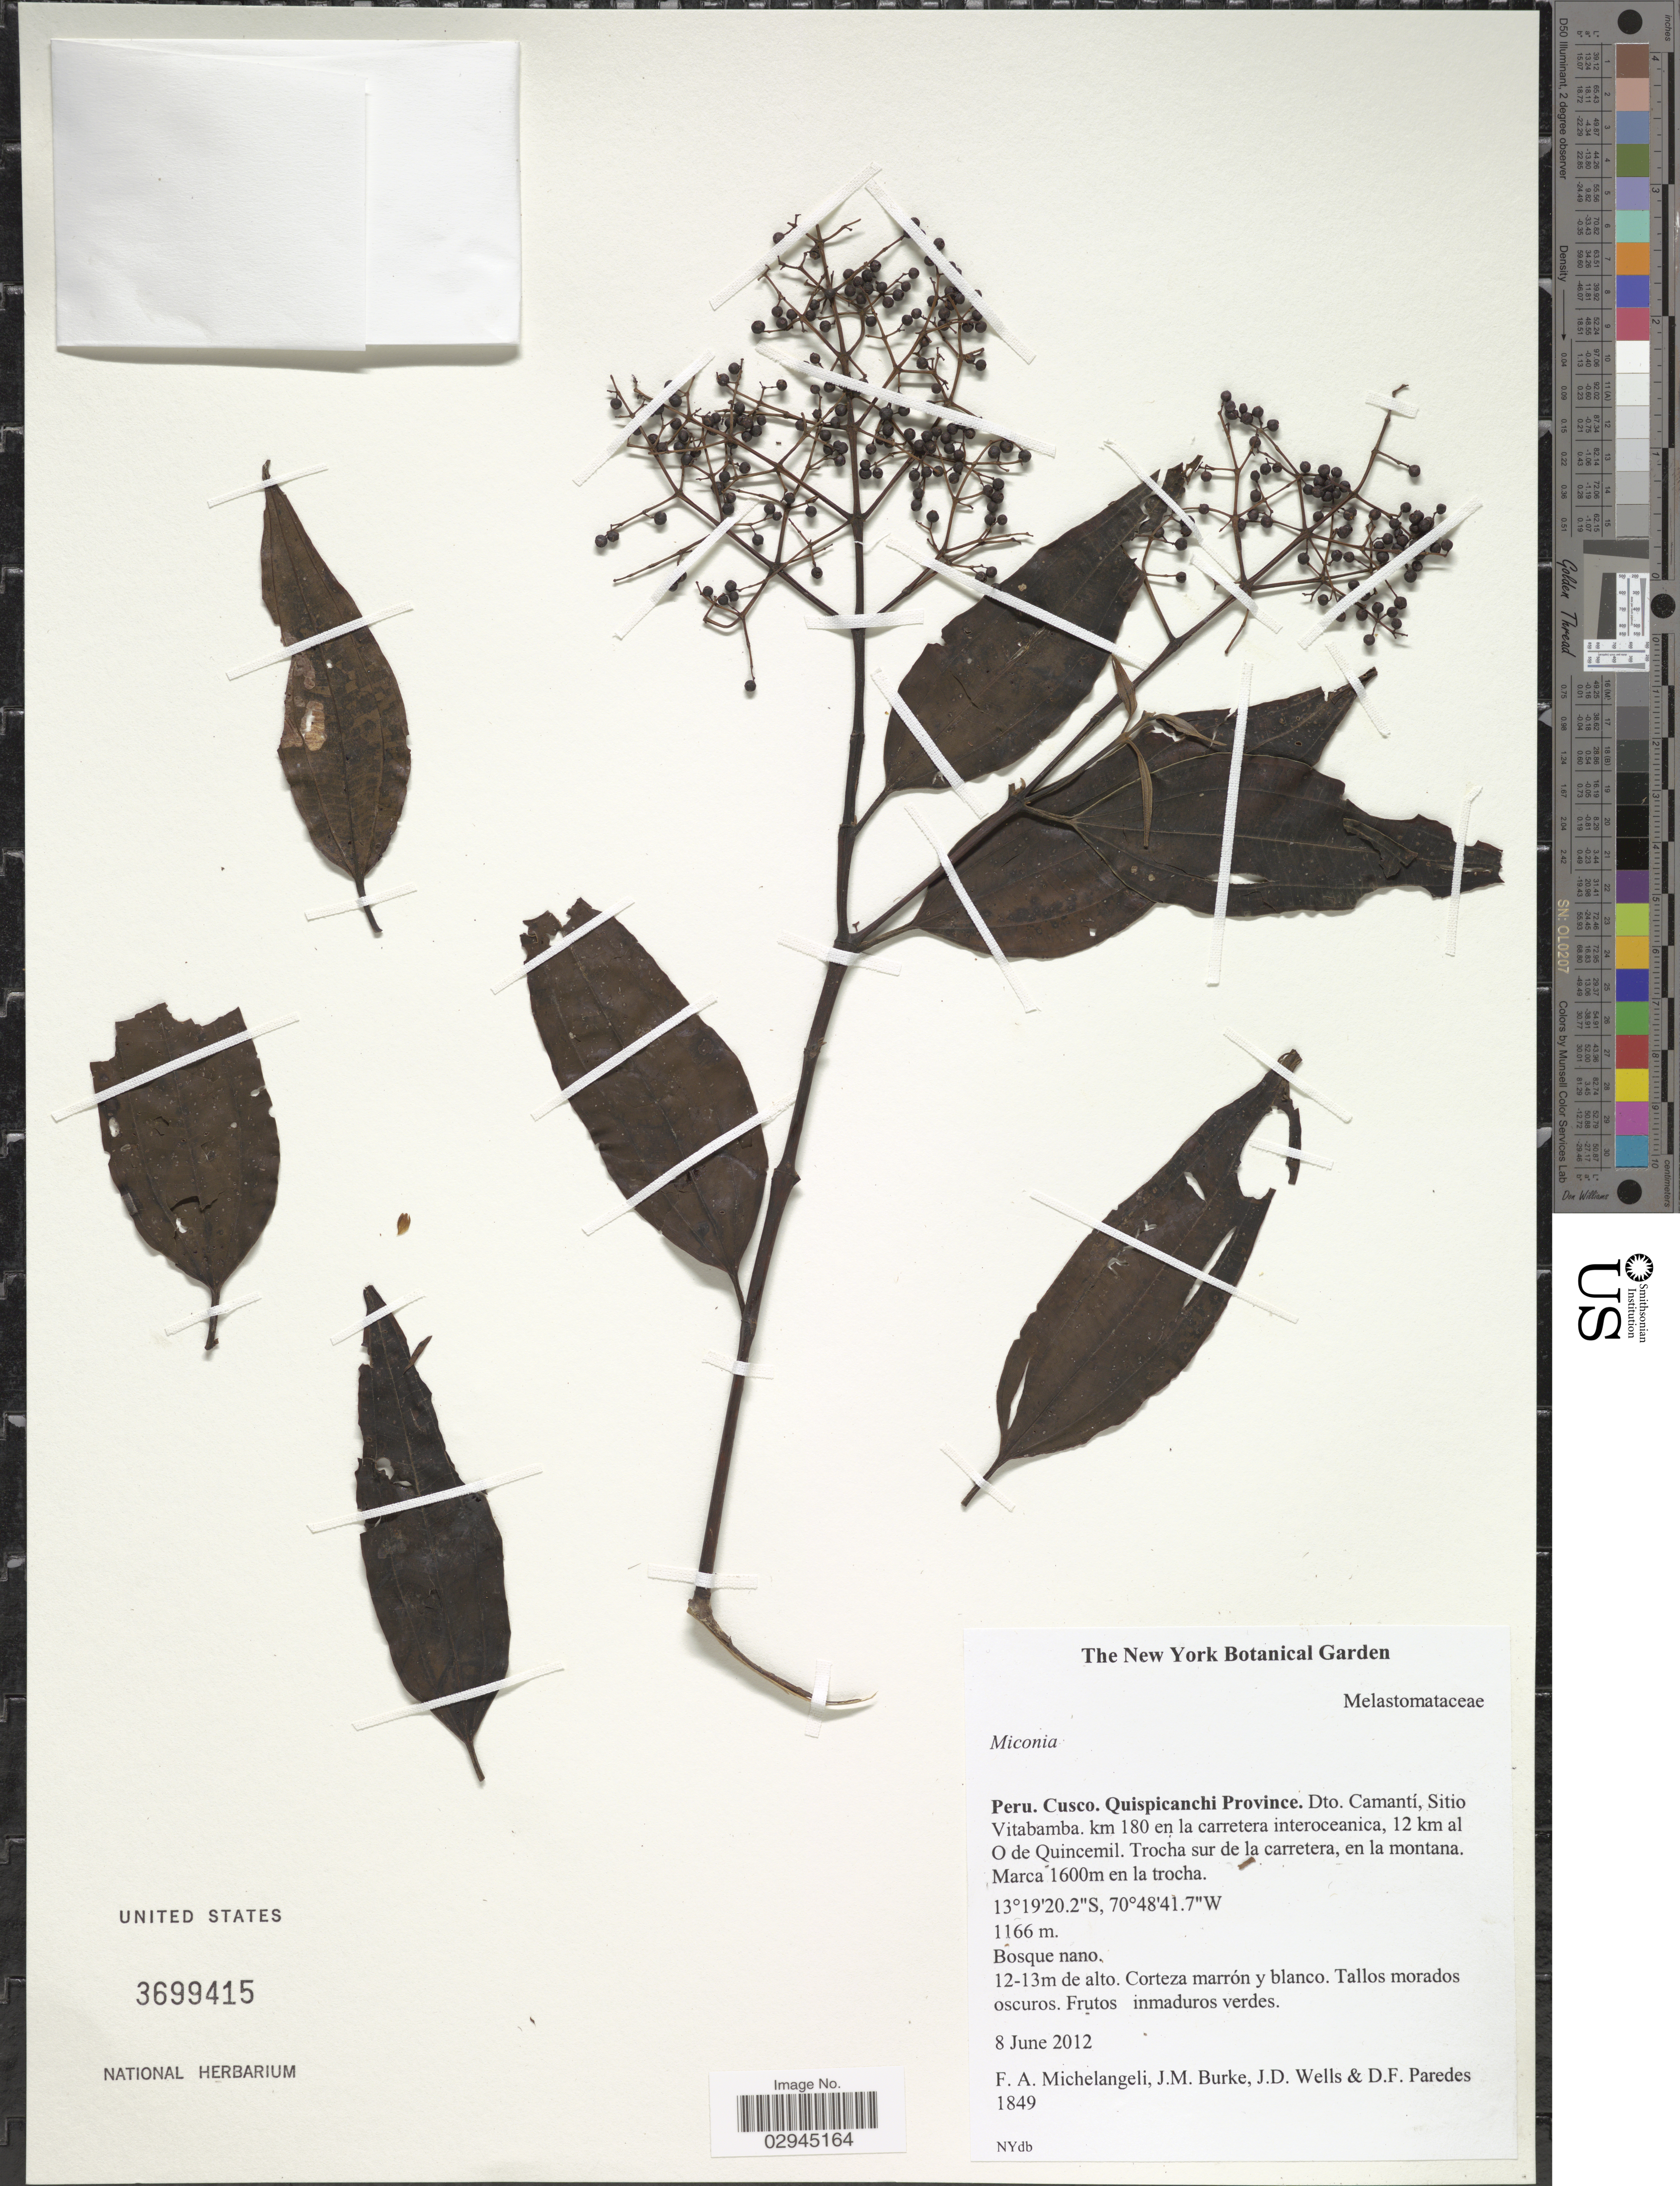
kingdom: Plantae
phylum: Tracheophyta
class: Magnoliopsida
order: Myrtales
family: Melastomataceae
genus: Miconia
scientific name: Miconia sp.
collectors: F. A. Michelangeli, Jac. M. Burke, J. Wells & D. Paredes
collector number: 1849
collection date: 2012-06-08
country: Peru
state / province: Cusco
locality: Quispicanchi Province. Dto. Camantí, Stitio Vitambama. km 180 en la carretera interoceanica, 12 km al O de Quincemil. Trocha sur de la carretera, en la montana. Marca 1600m en la trocha.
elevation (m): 1166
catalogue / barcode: US 3699415